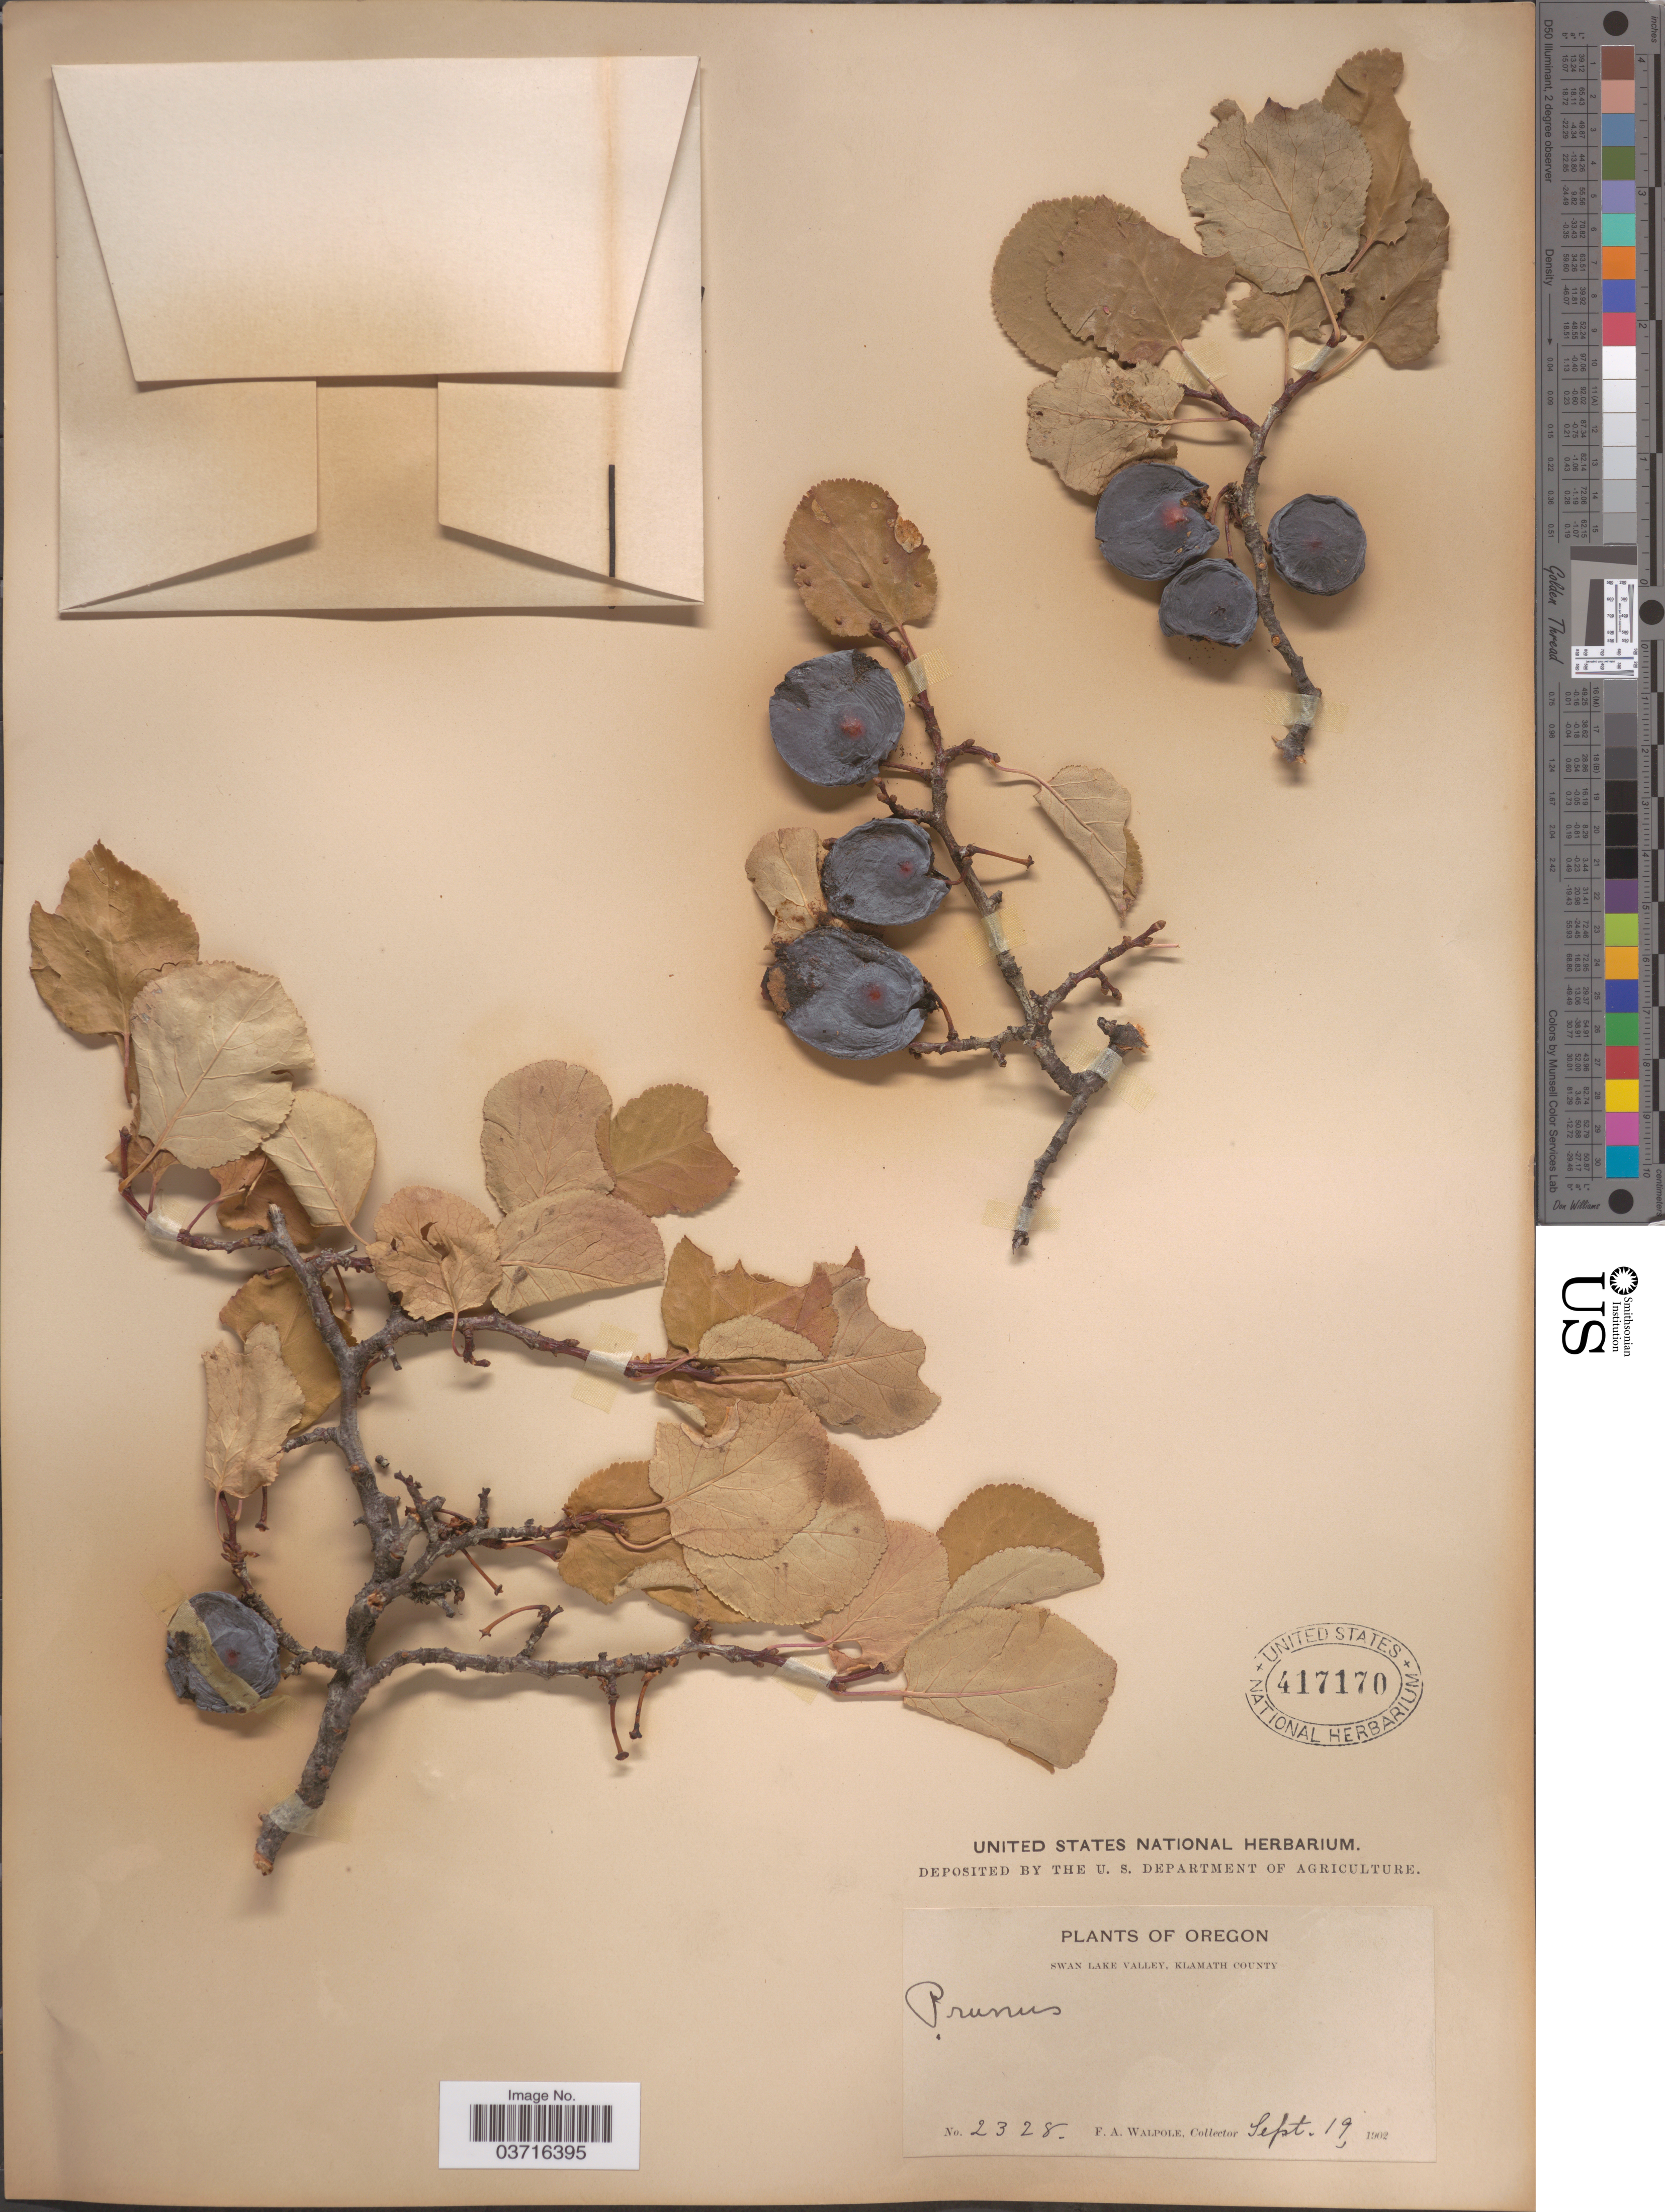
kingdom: Plantae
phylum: Tracheophyta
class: Magnoliopsida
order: Rosales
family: Rosaceae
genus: Prunus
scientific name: Prunus subcordata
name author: Benth.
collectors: F. Walpole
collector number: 2328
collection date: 1902-09-19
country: United States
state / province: Oregon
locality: Swan Lake Valley, Klamath County.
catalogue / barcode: US 417170